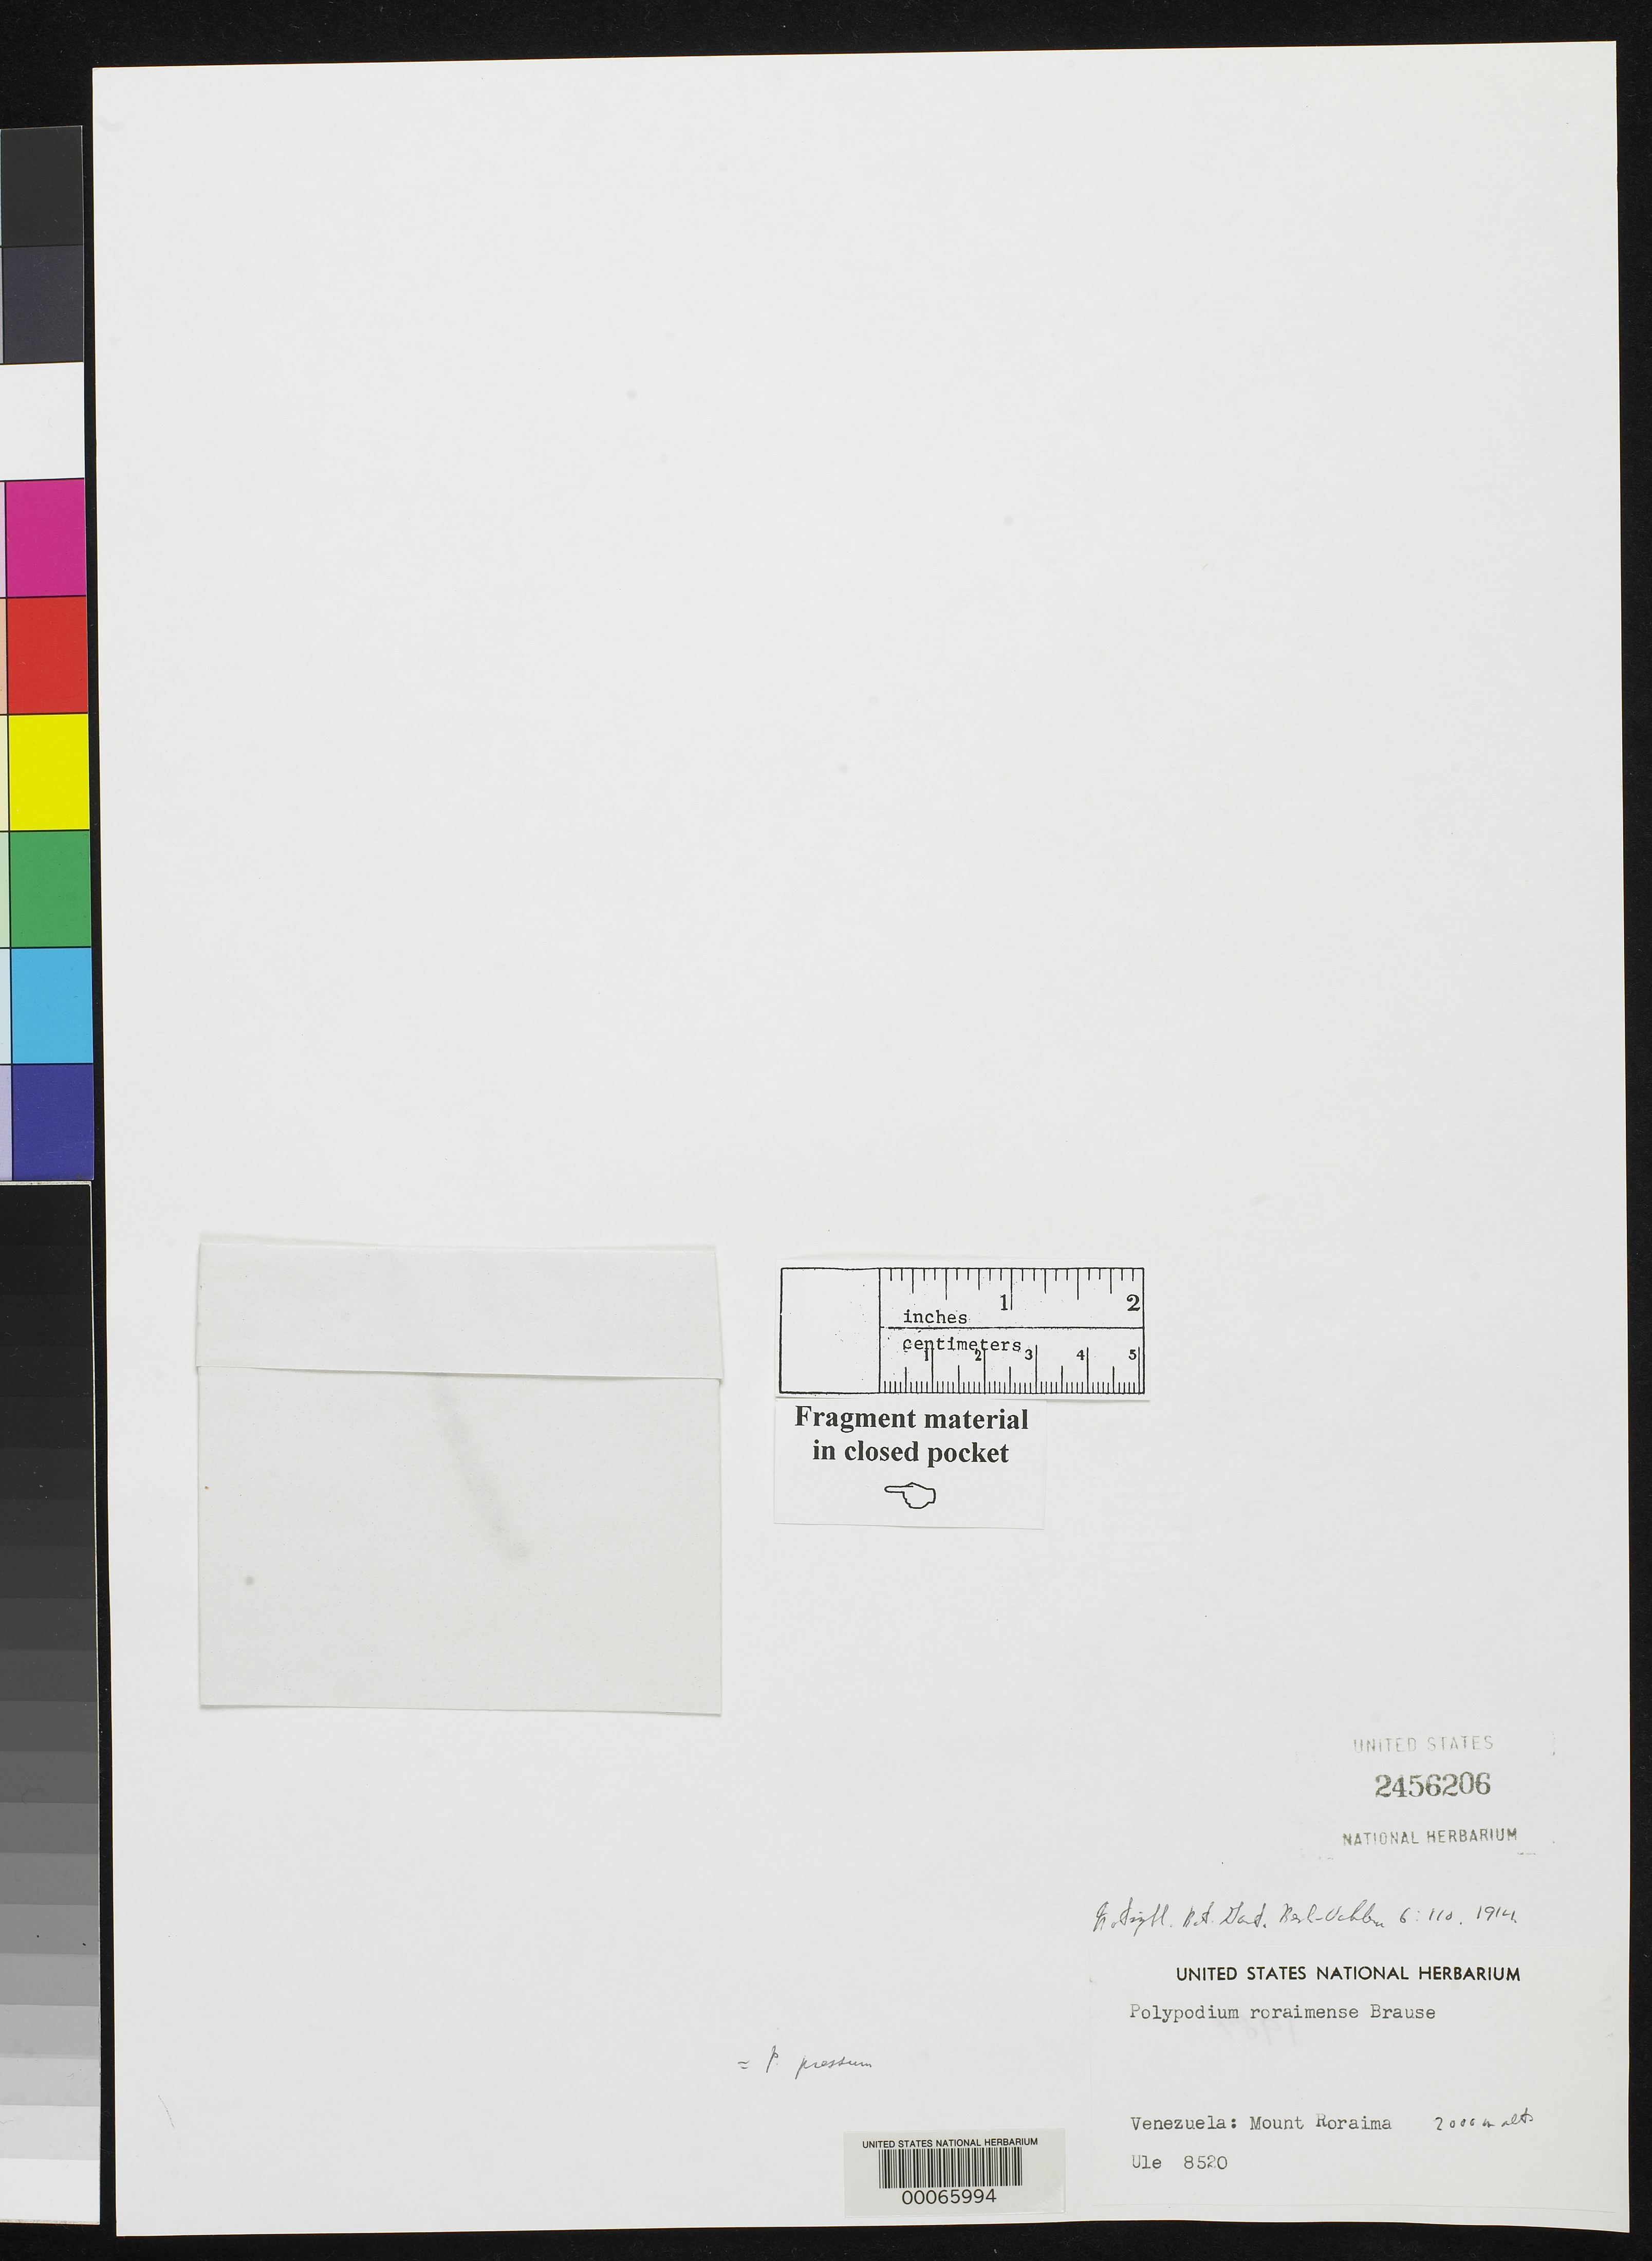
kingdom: Plantae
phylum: Tracheophyta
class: Polypodiopsida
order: Polypodiales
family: Polypodiaceae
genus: Polypodium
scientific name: Polypodium roraimense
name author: Brause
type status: Type Fragment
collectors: E. H. Ule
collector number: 8520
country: Venezuela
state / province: Bolivar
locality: Mt. Roraima.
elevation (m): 2000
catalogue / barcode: US 2456206